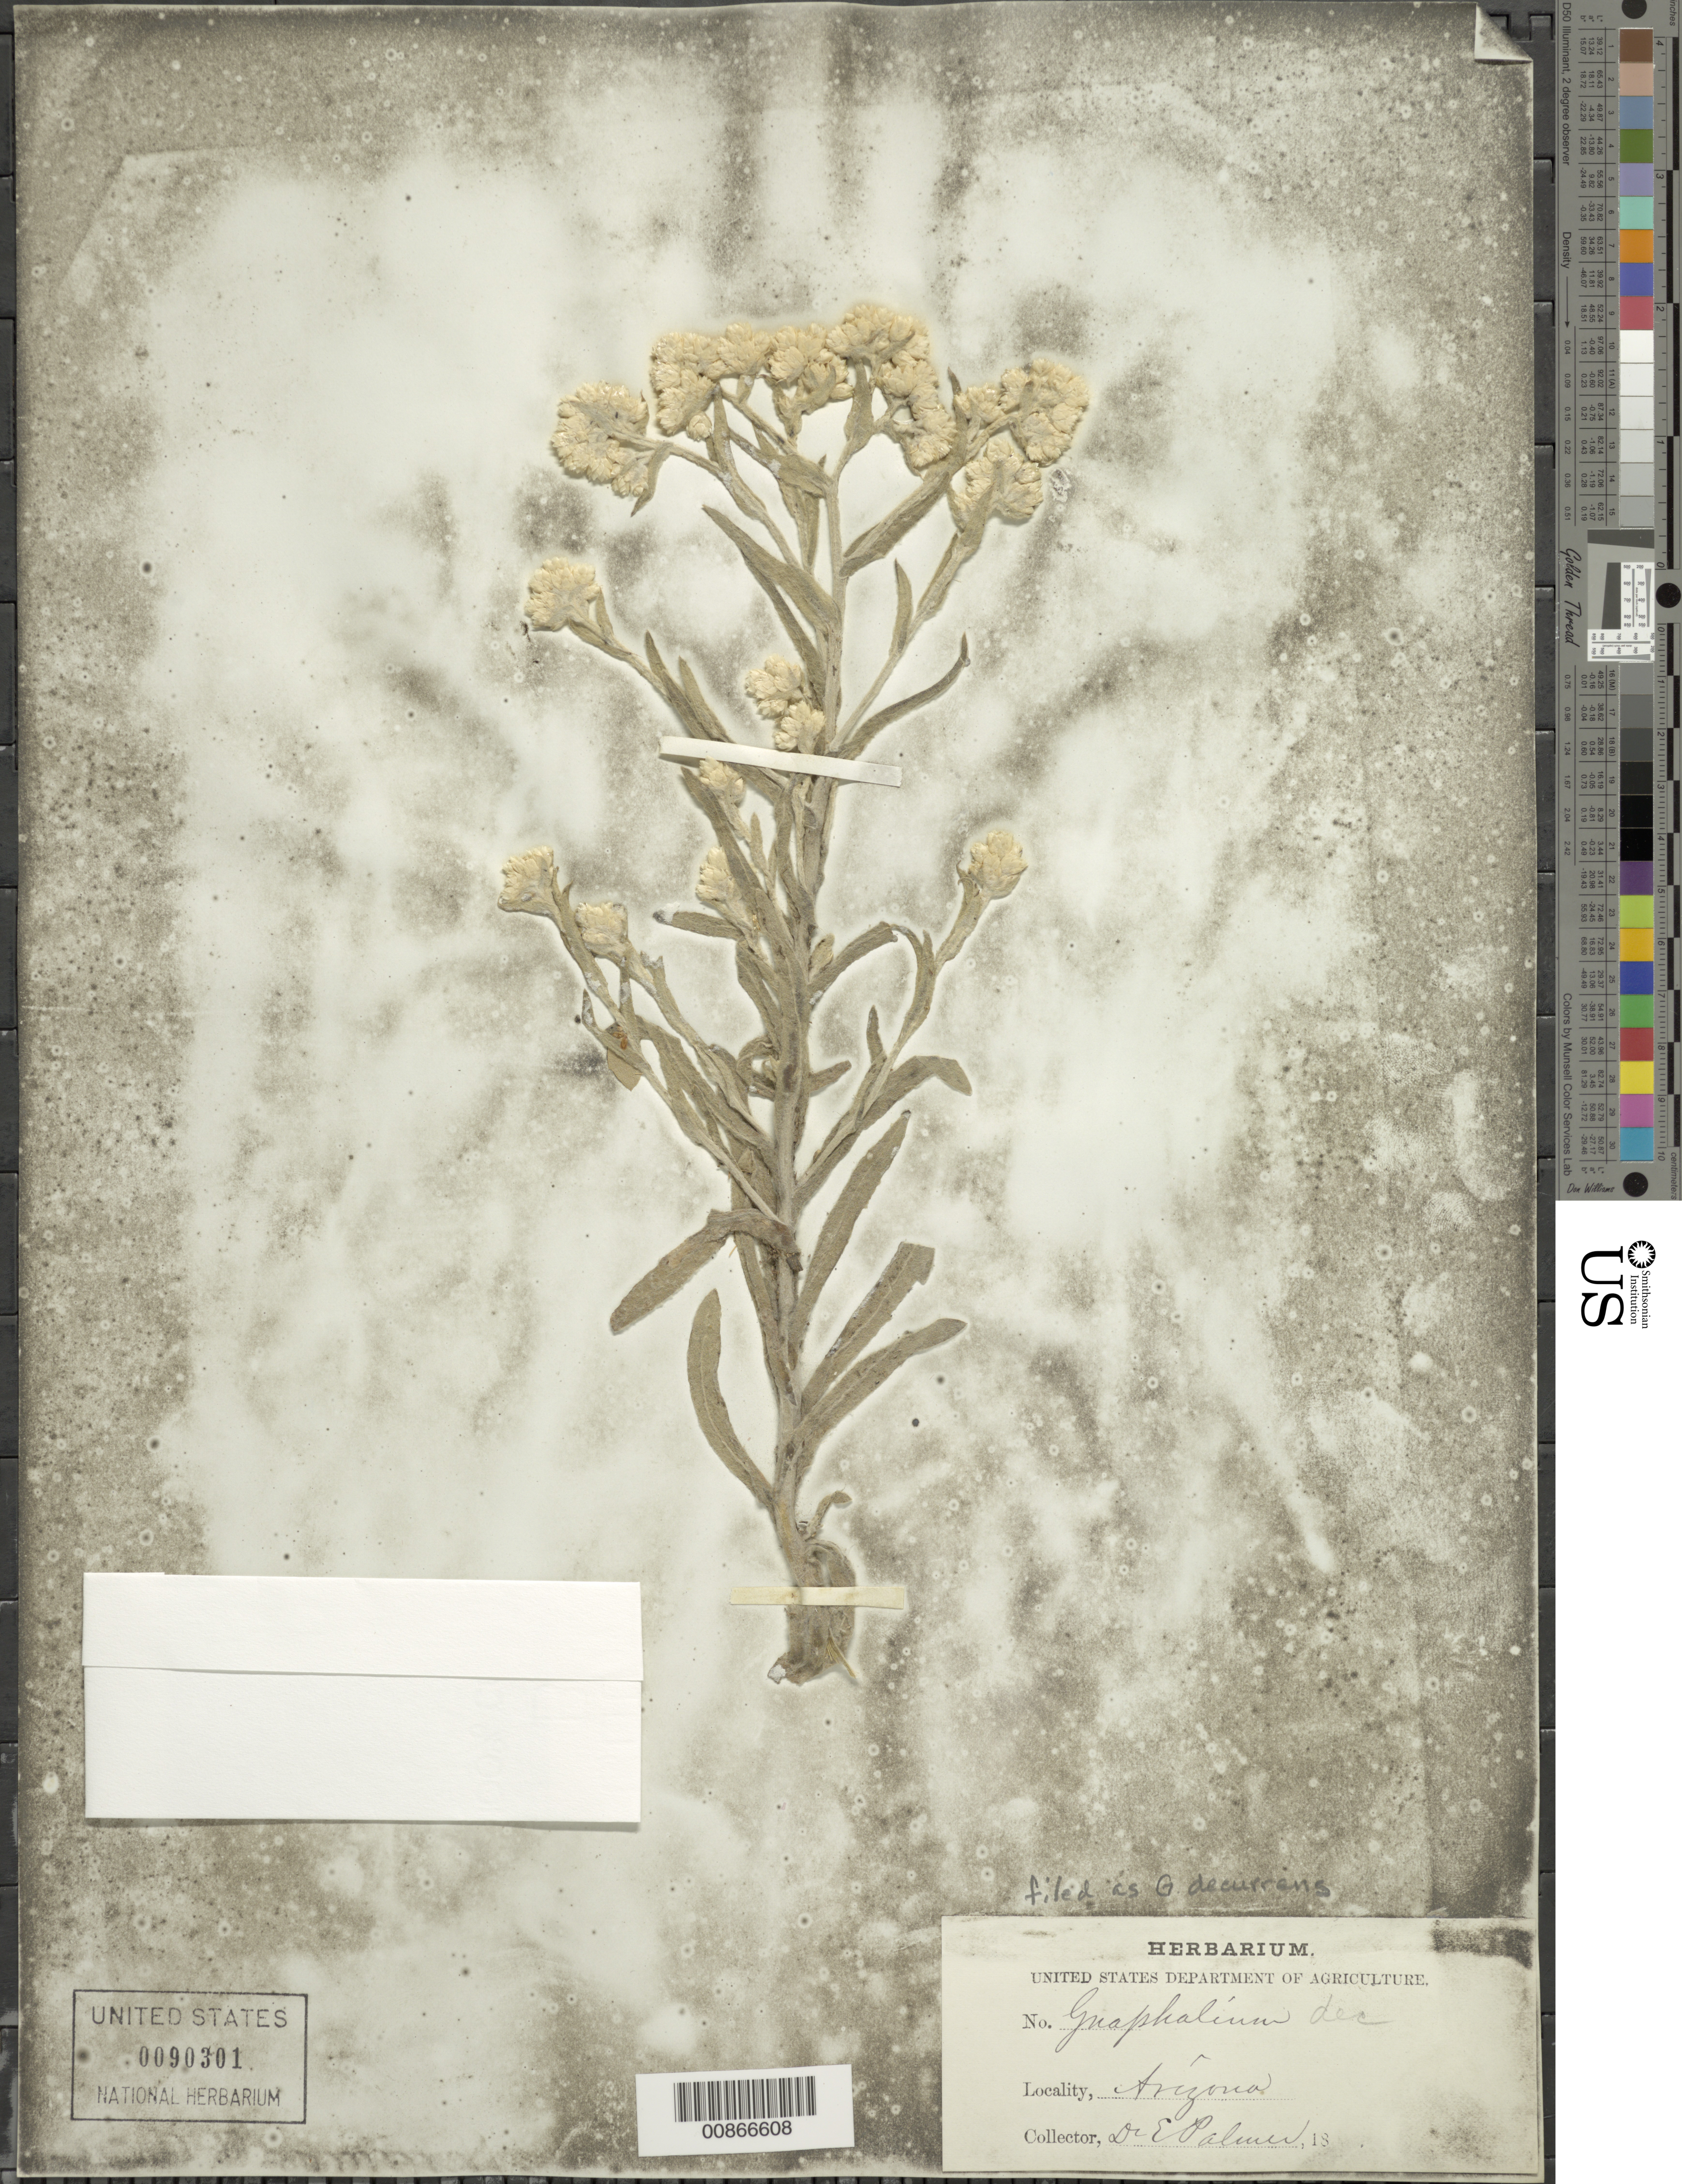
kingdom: Plantae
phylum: Tracheophyta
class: Magnoliopsida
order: Asterales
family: Asteraceae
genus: Pseudognaphalium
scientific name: Pseudognaphalium macounii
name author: (Greene) Kartesz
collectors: E. Palmer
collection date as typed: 18--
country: United States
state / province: Arizona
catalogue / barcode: US 90301